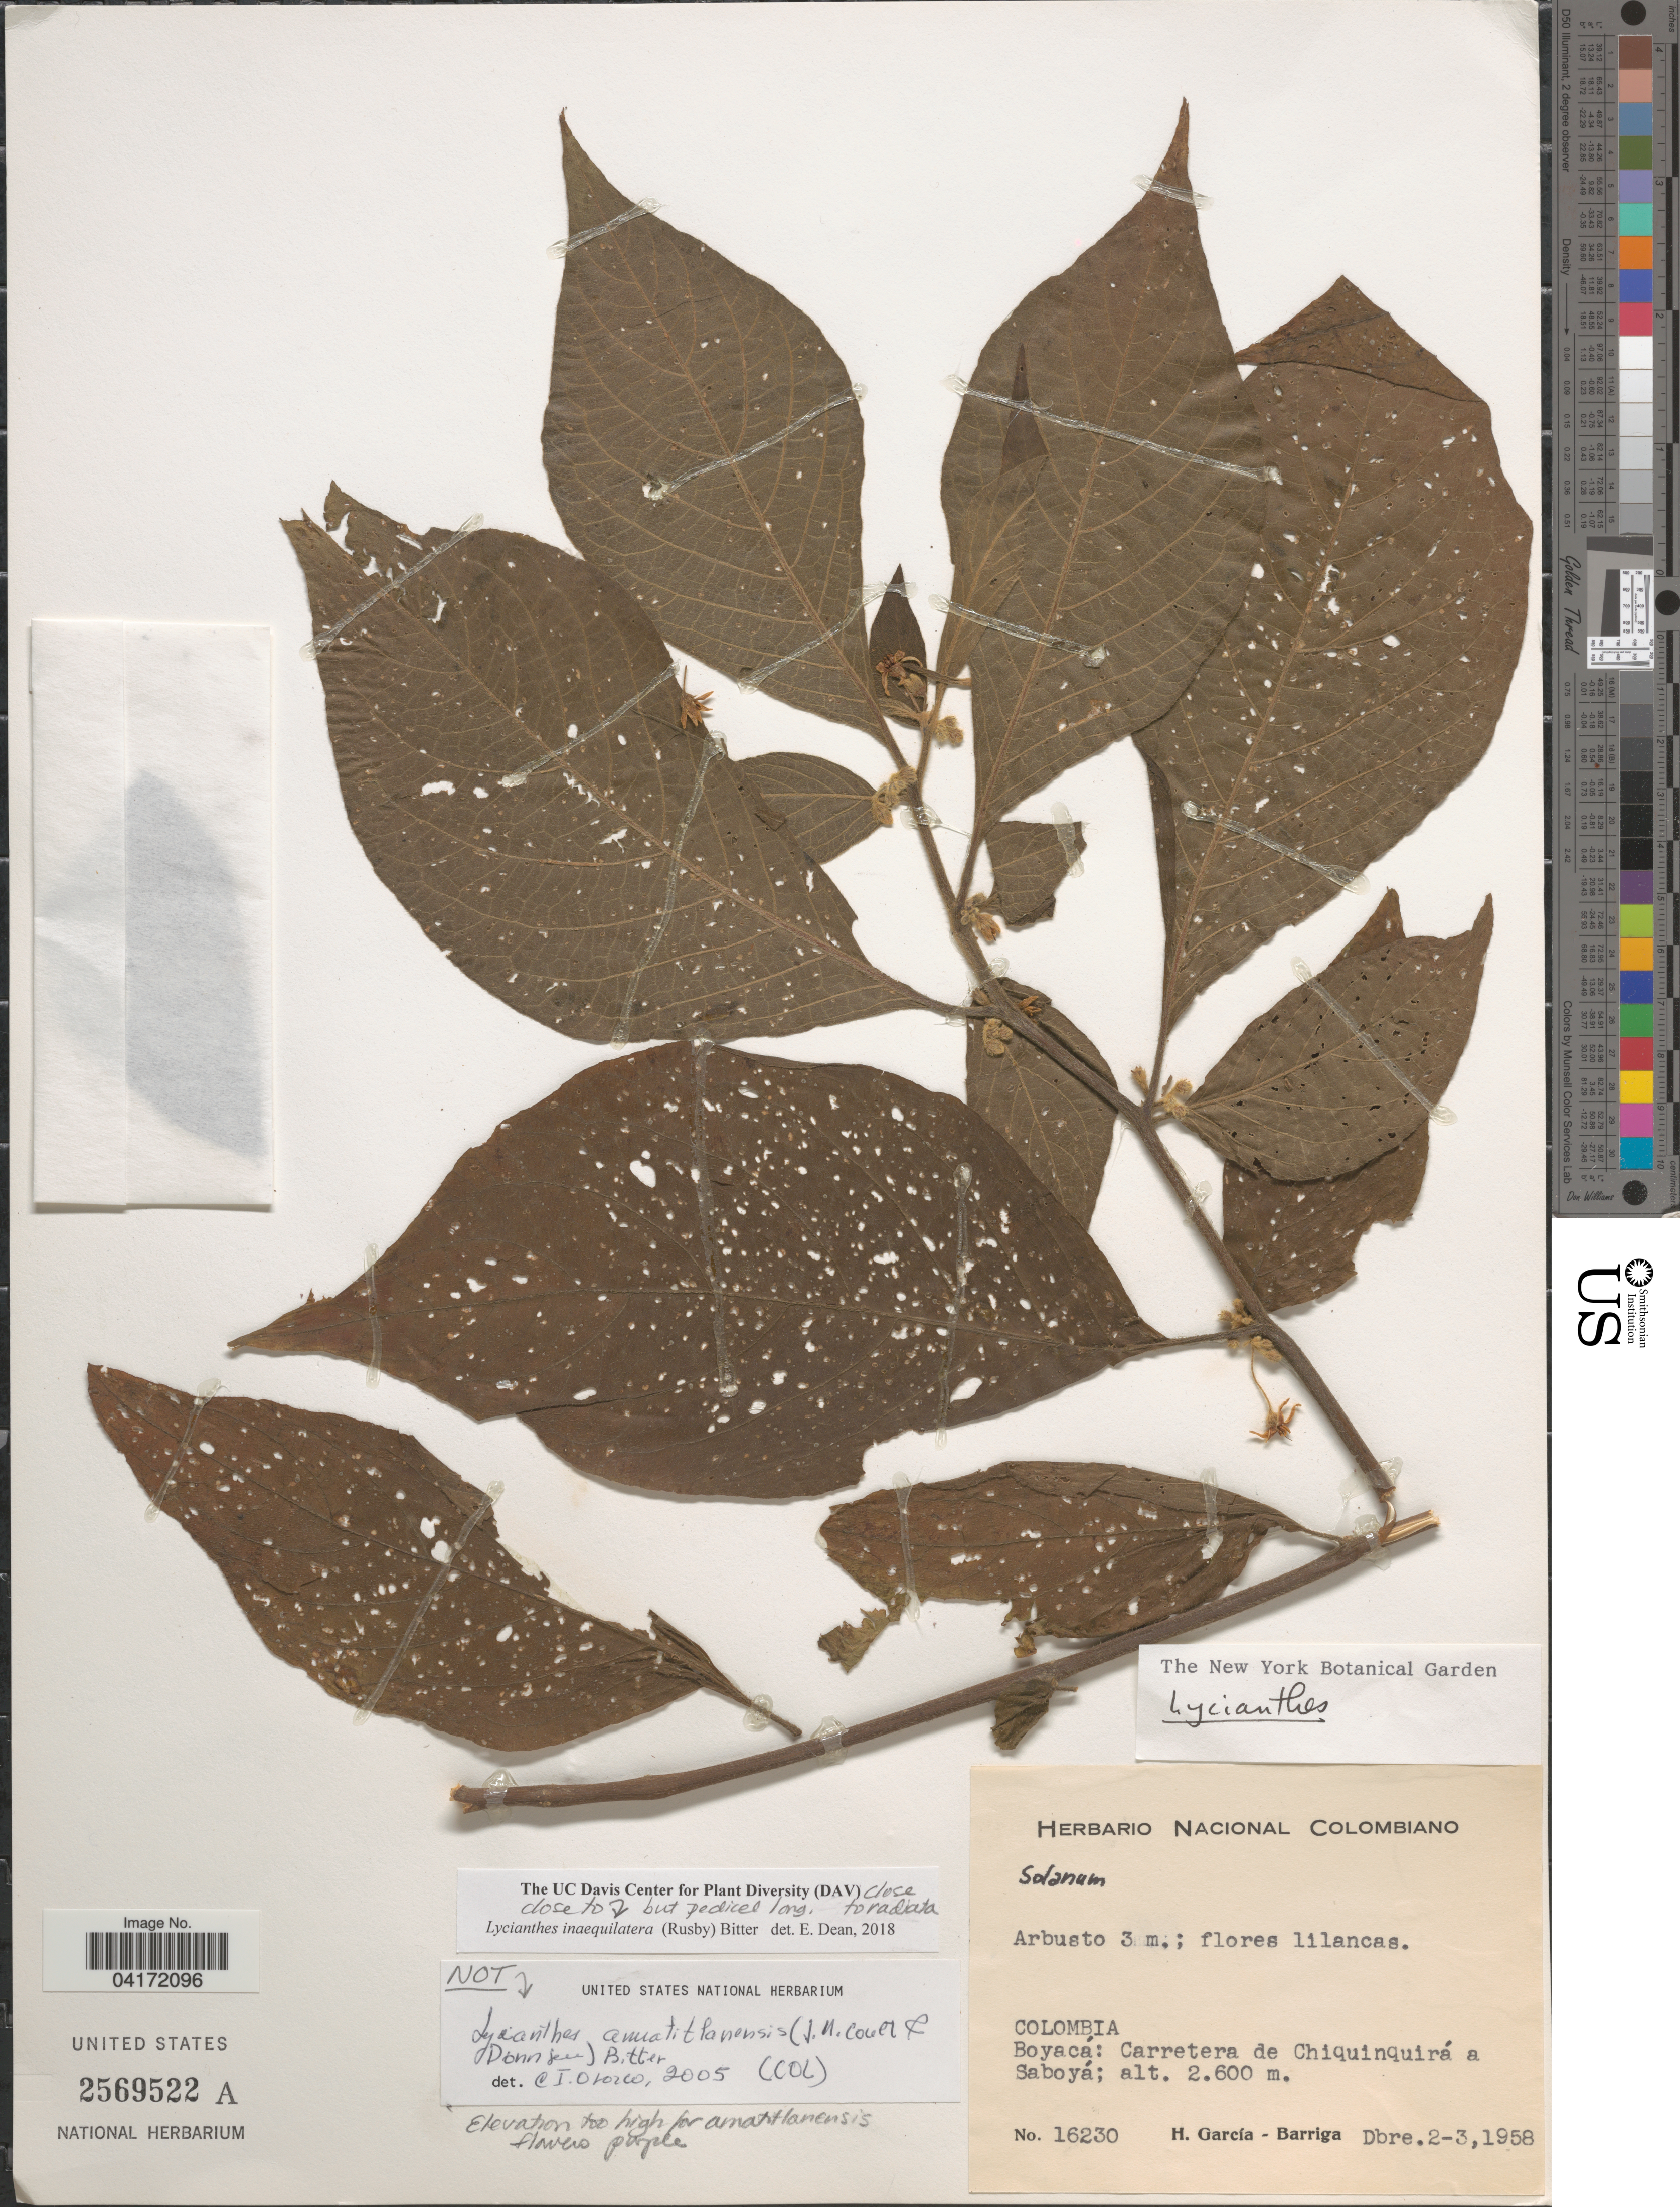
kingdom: Plantae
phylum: Tracheophyta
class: Magnoliopsida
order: Solanales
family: Solanaceae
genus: Lycianthes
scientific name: Lycianthes inaequilatera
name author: (Rusby) Bitter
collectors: H. García Barriga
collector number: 16230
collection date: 1958-12-02/1958-12-03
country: Colombia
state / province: Boyacá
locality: Carretera de Chiquinquirá a Saboyá.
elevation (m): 2600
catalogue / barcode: US 2569522A